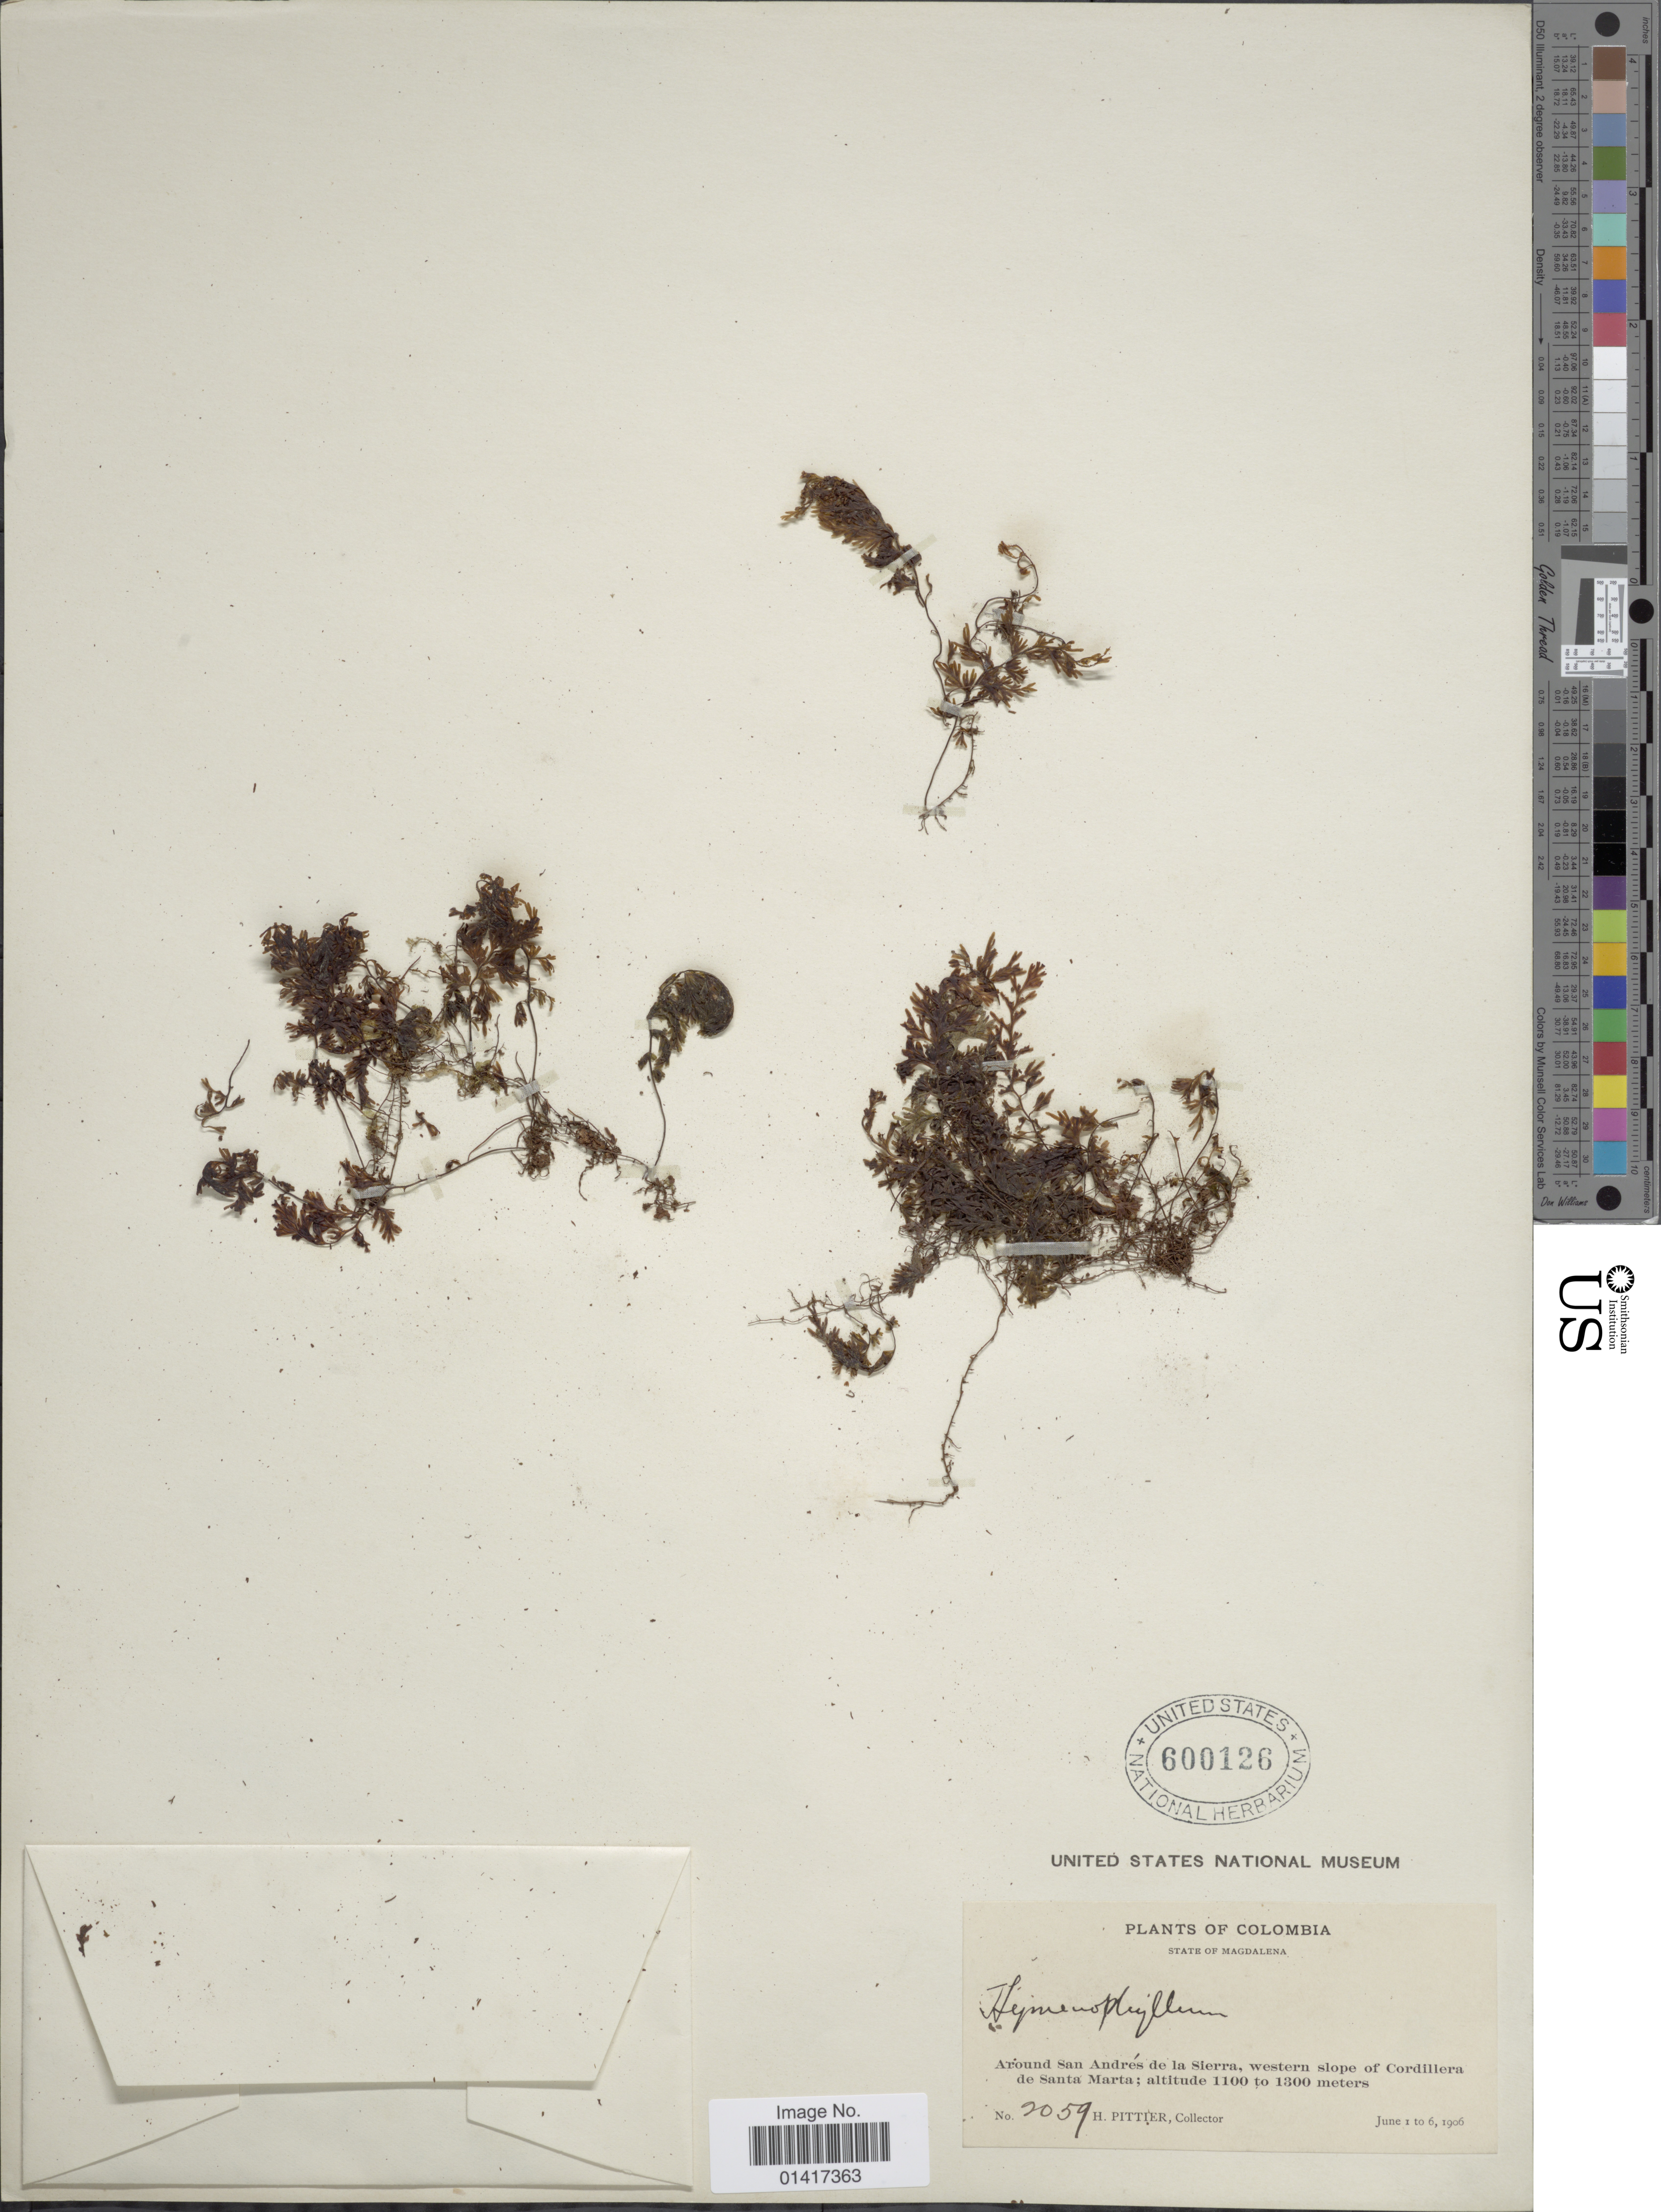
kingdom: Plantae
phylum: Tracheophyta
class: Polypodiopsida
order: Hymenophyllales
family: Hymenophyllaceae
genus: Hymenophyllum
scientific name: Hymenophyllum sp.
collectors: H. F. Pittier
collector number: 2059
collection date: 1906-06-01/1906-06-06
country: Colombia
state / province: Magdalena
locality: State of Magdalena. Around San Andres de la Sierra, western slope of Cordillera de Santa Marta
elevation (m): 1100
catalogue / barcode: US 600126